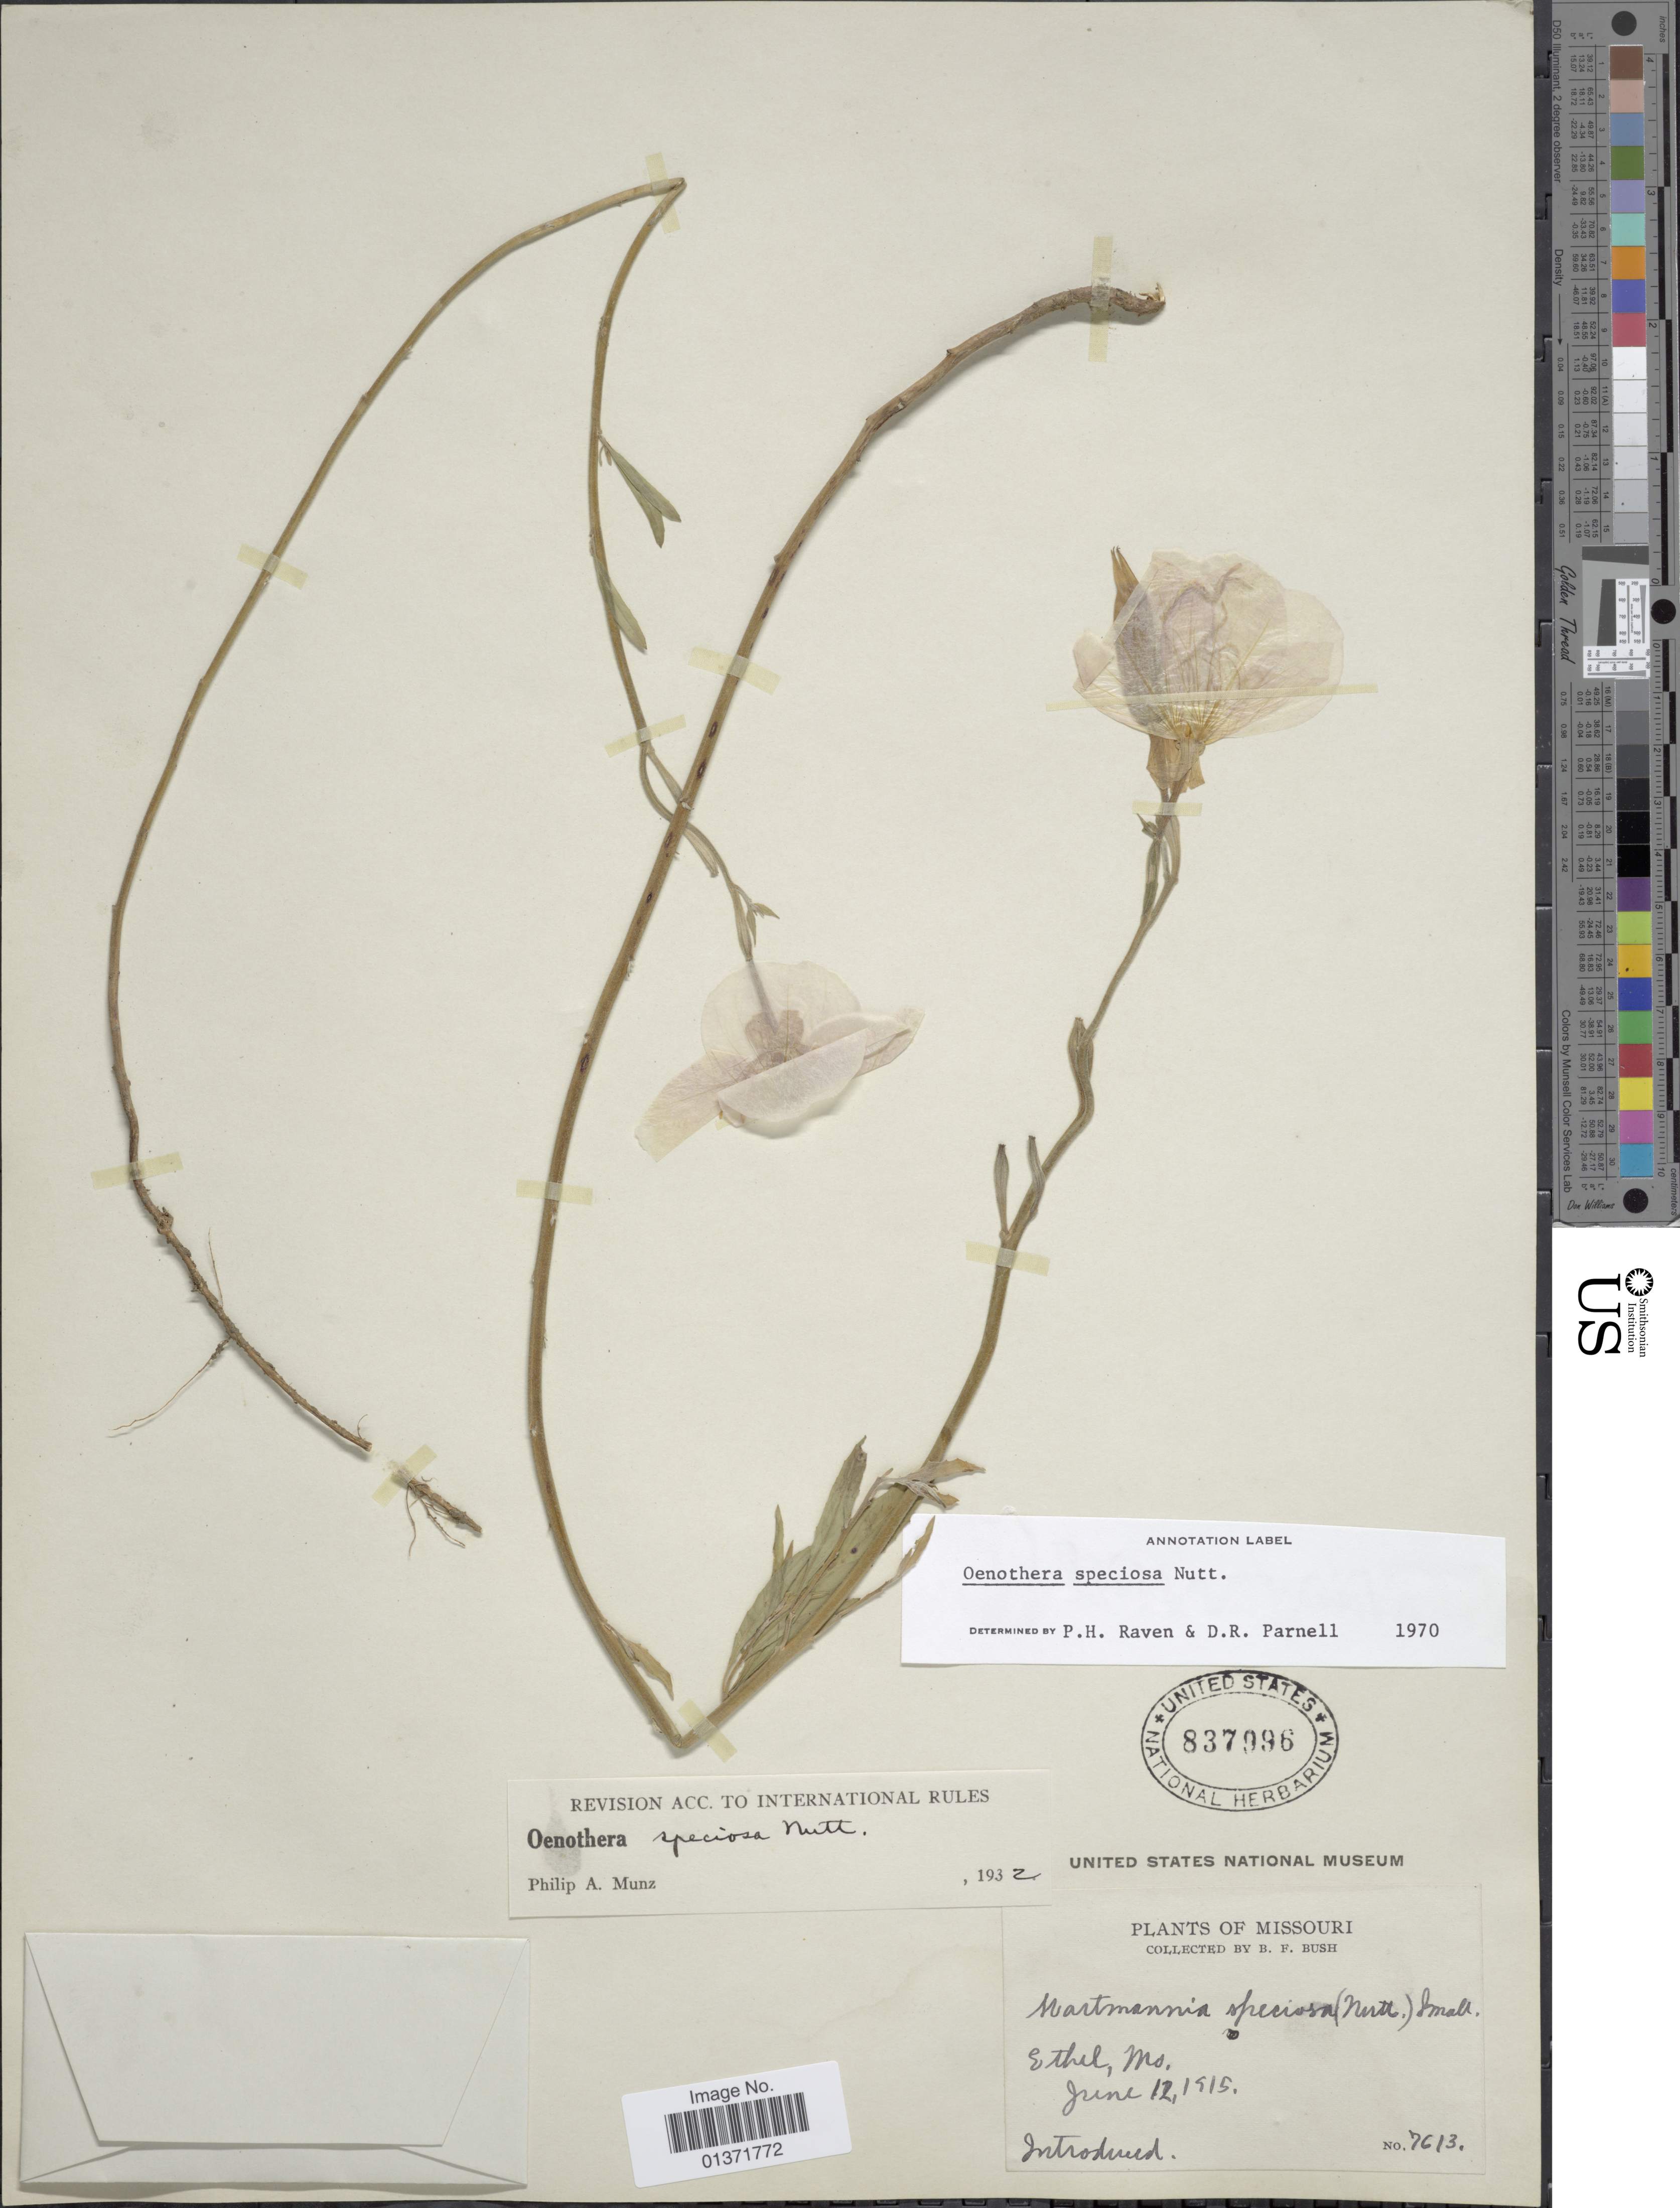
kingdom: Plantae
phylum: Tracheophyta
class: Magnoliopsida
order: Myrtales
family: Onagraceae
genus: Oenothera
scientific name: Oenothera speciosa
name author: Nutt.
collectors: B. F. Bush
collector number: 7613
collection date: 1915-06-12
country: United States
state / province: Missouri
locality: Ethel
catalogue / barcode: US 837996